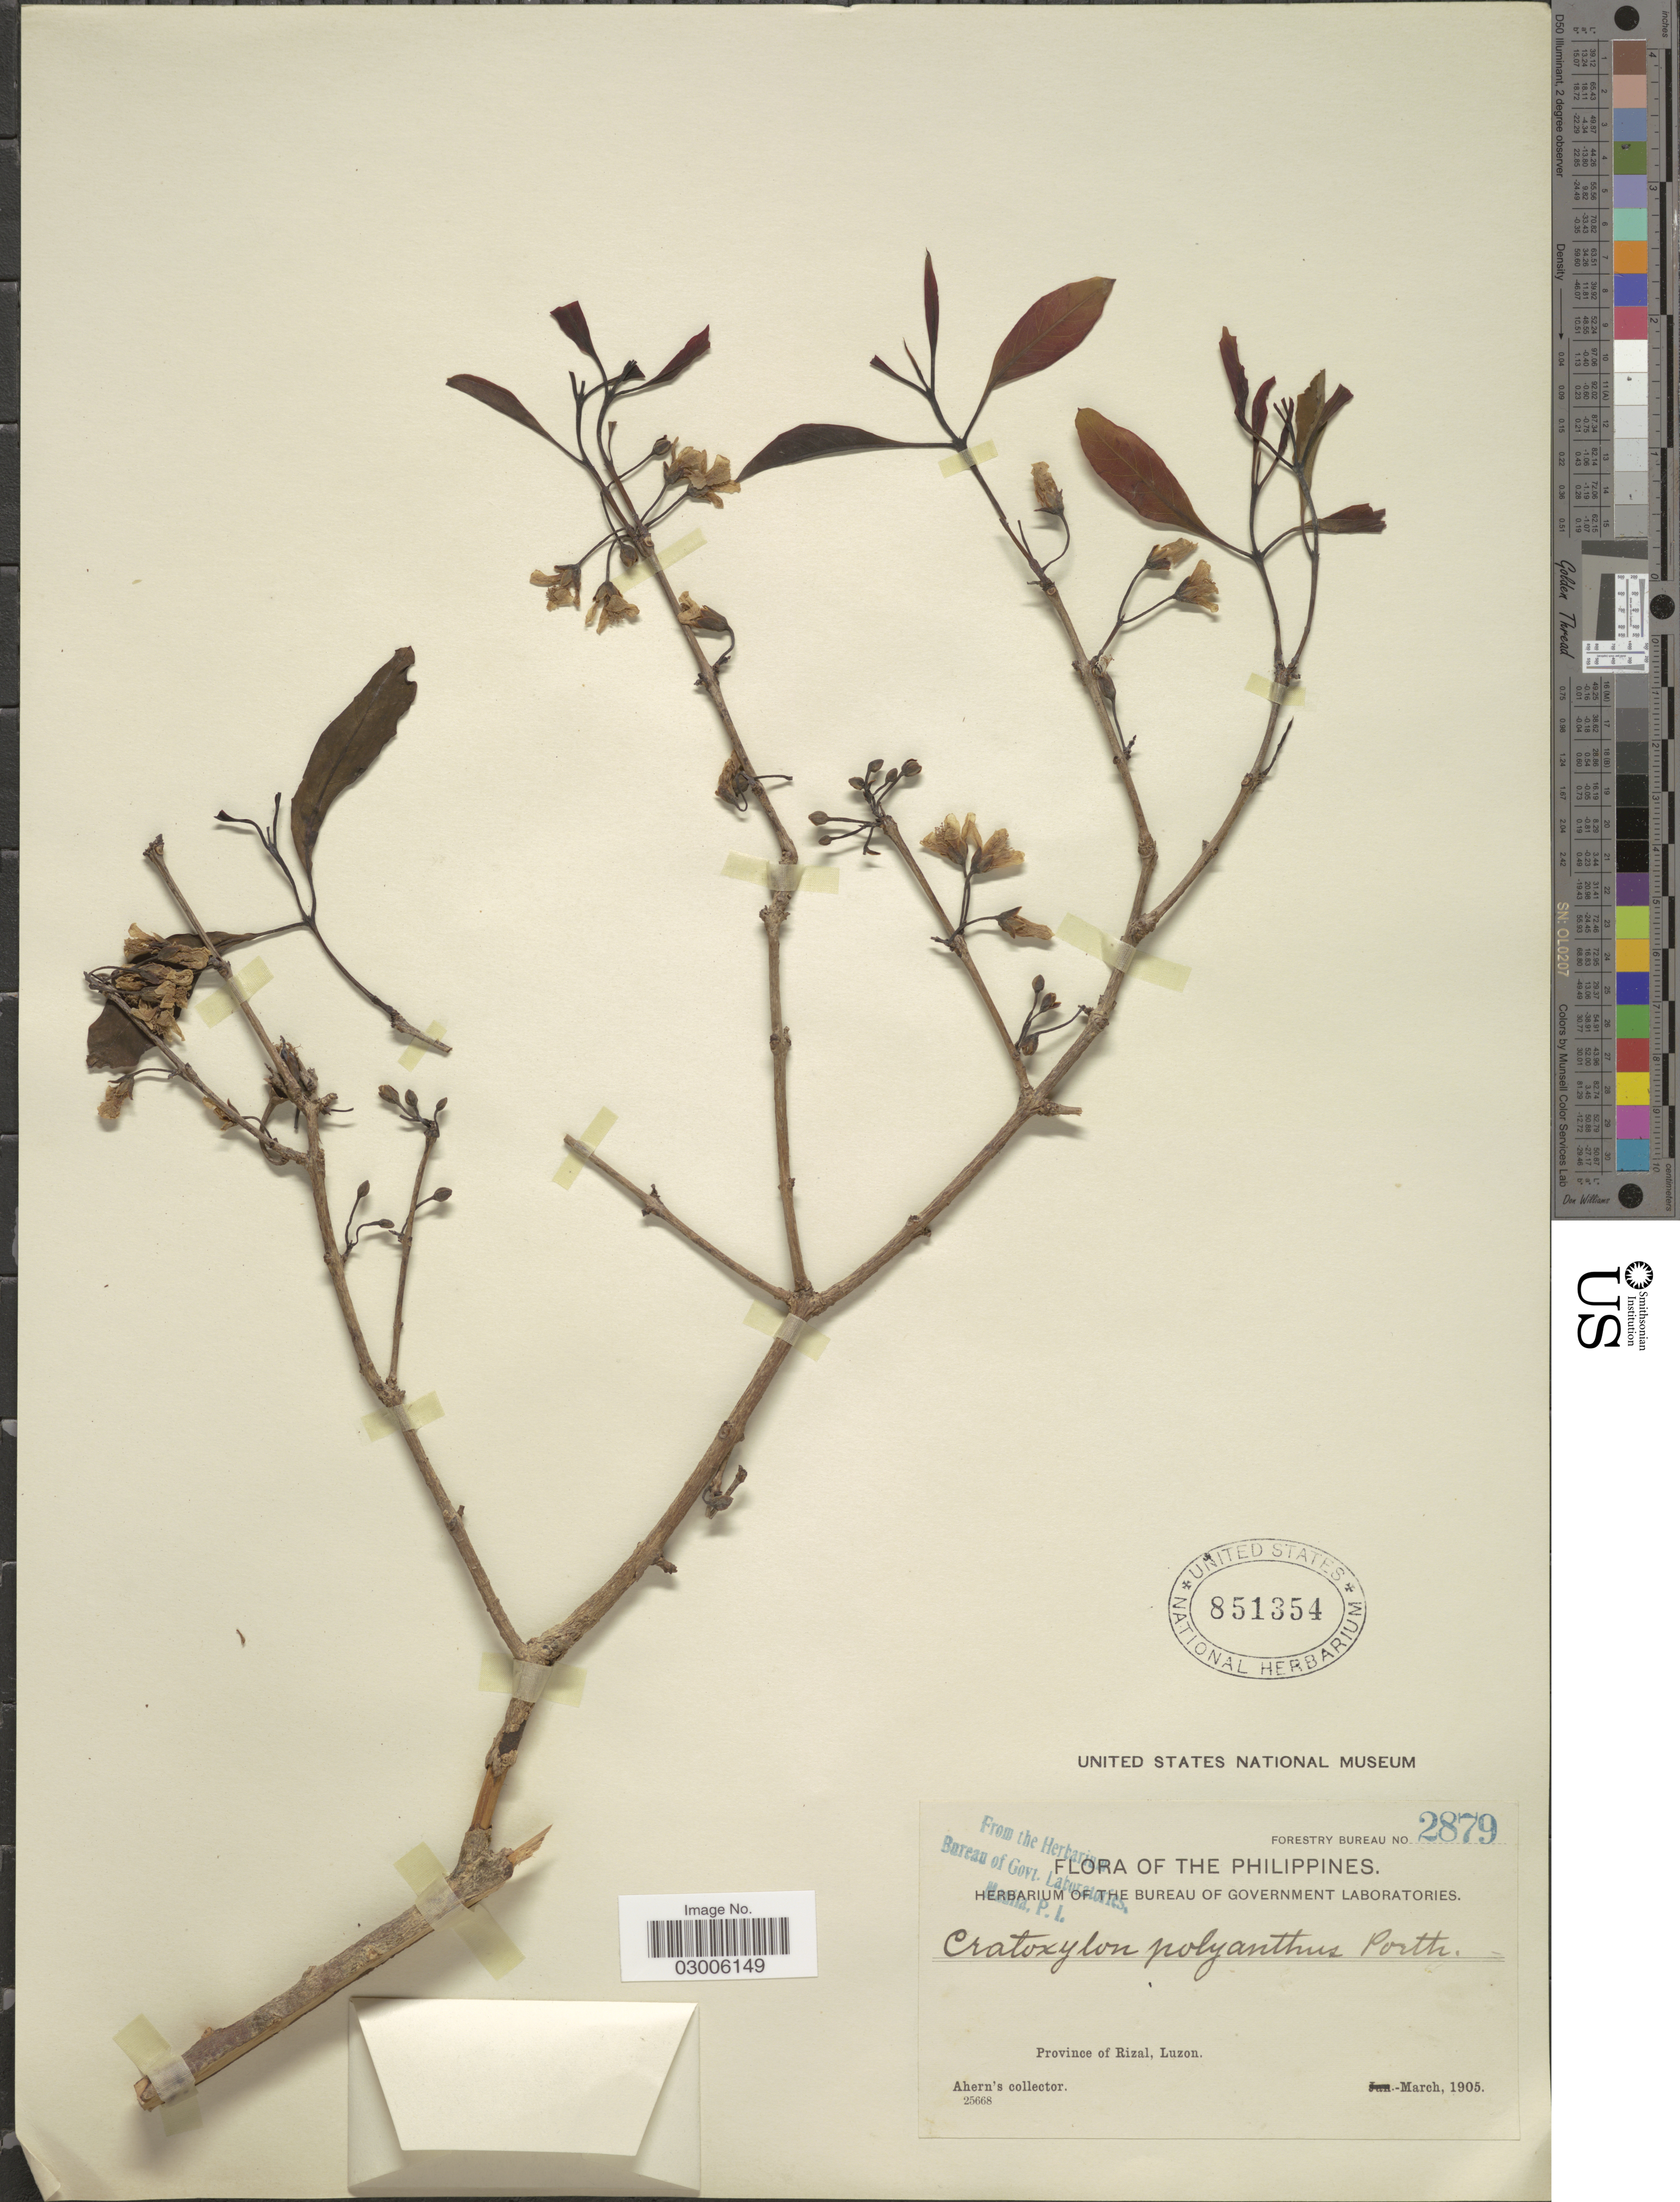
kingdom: Plantae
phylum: Tracheophyta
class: Magnoliopsida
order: Malpighiales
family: Hypericaceae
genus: Cratoxylum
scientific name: Cratoxylum ligustrinum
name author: (Spach) Blume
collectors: Ahern's collector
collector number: Forestry Bureau 2879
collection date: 1905-03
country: Philippines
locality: Province of Rizal, Luzon.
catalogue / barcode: US 851354